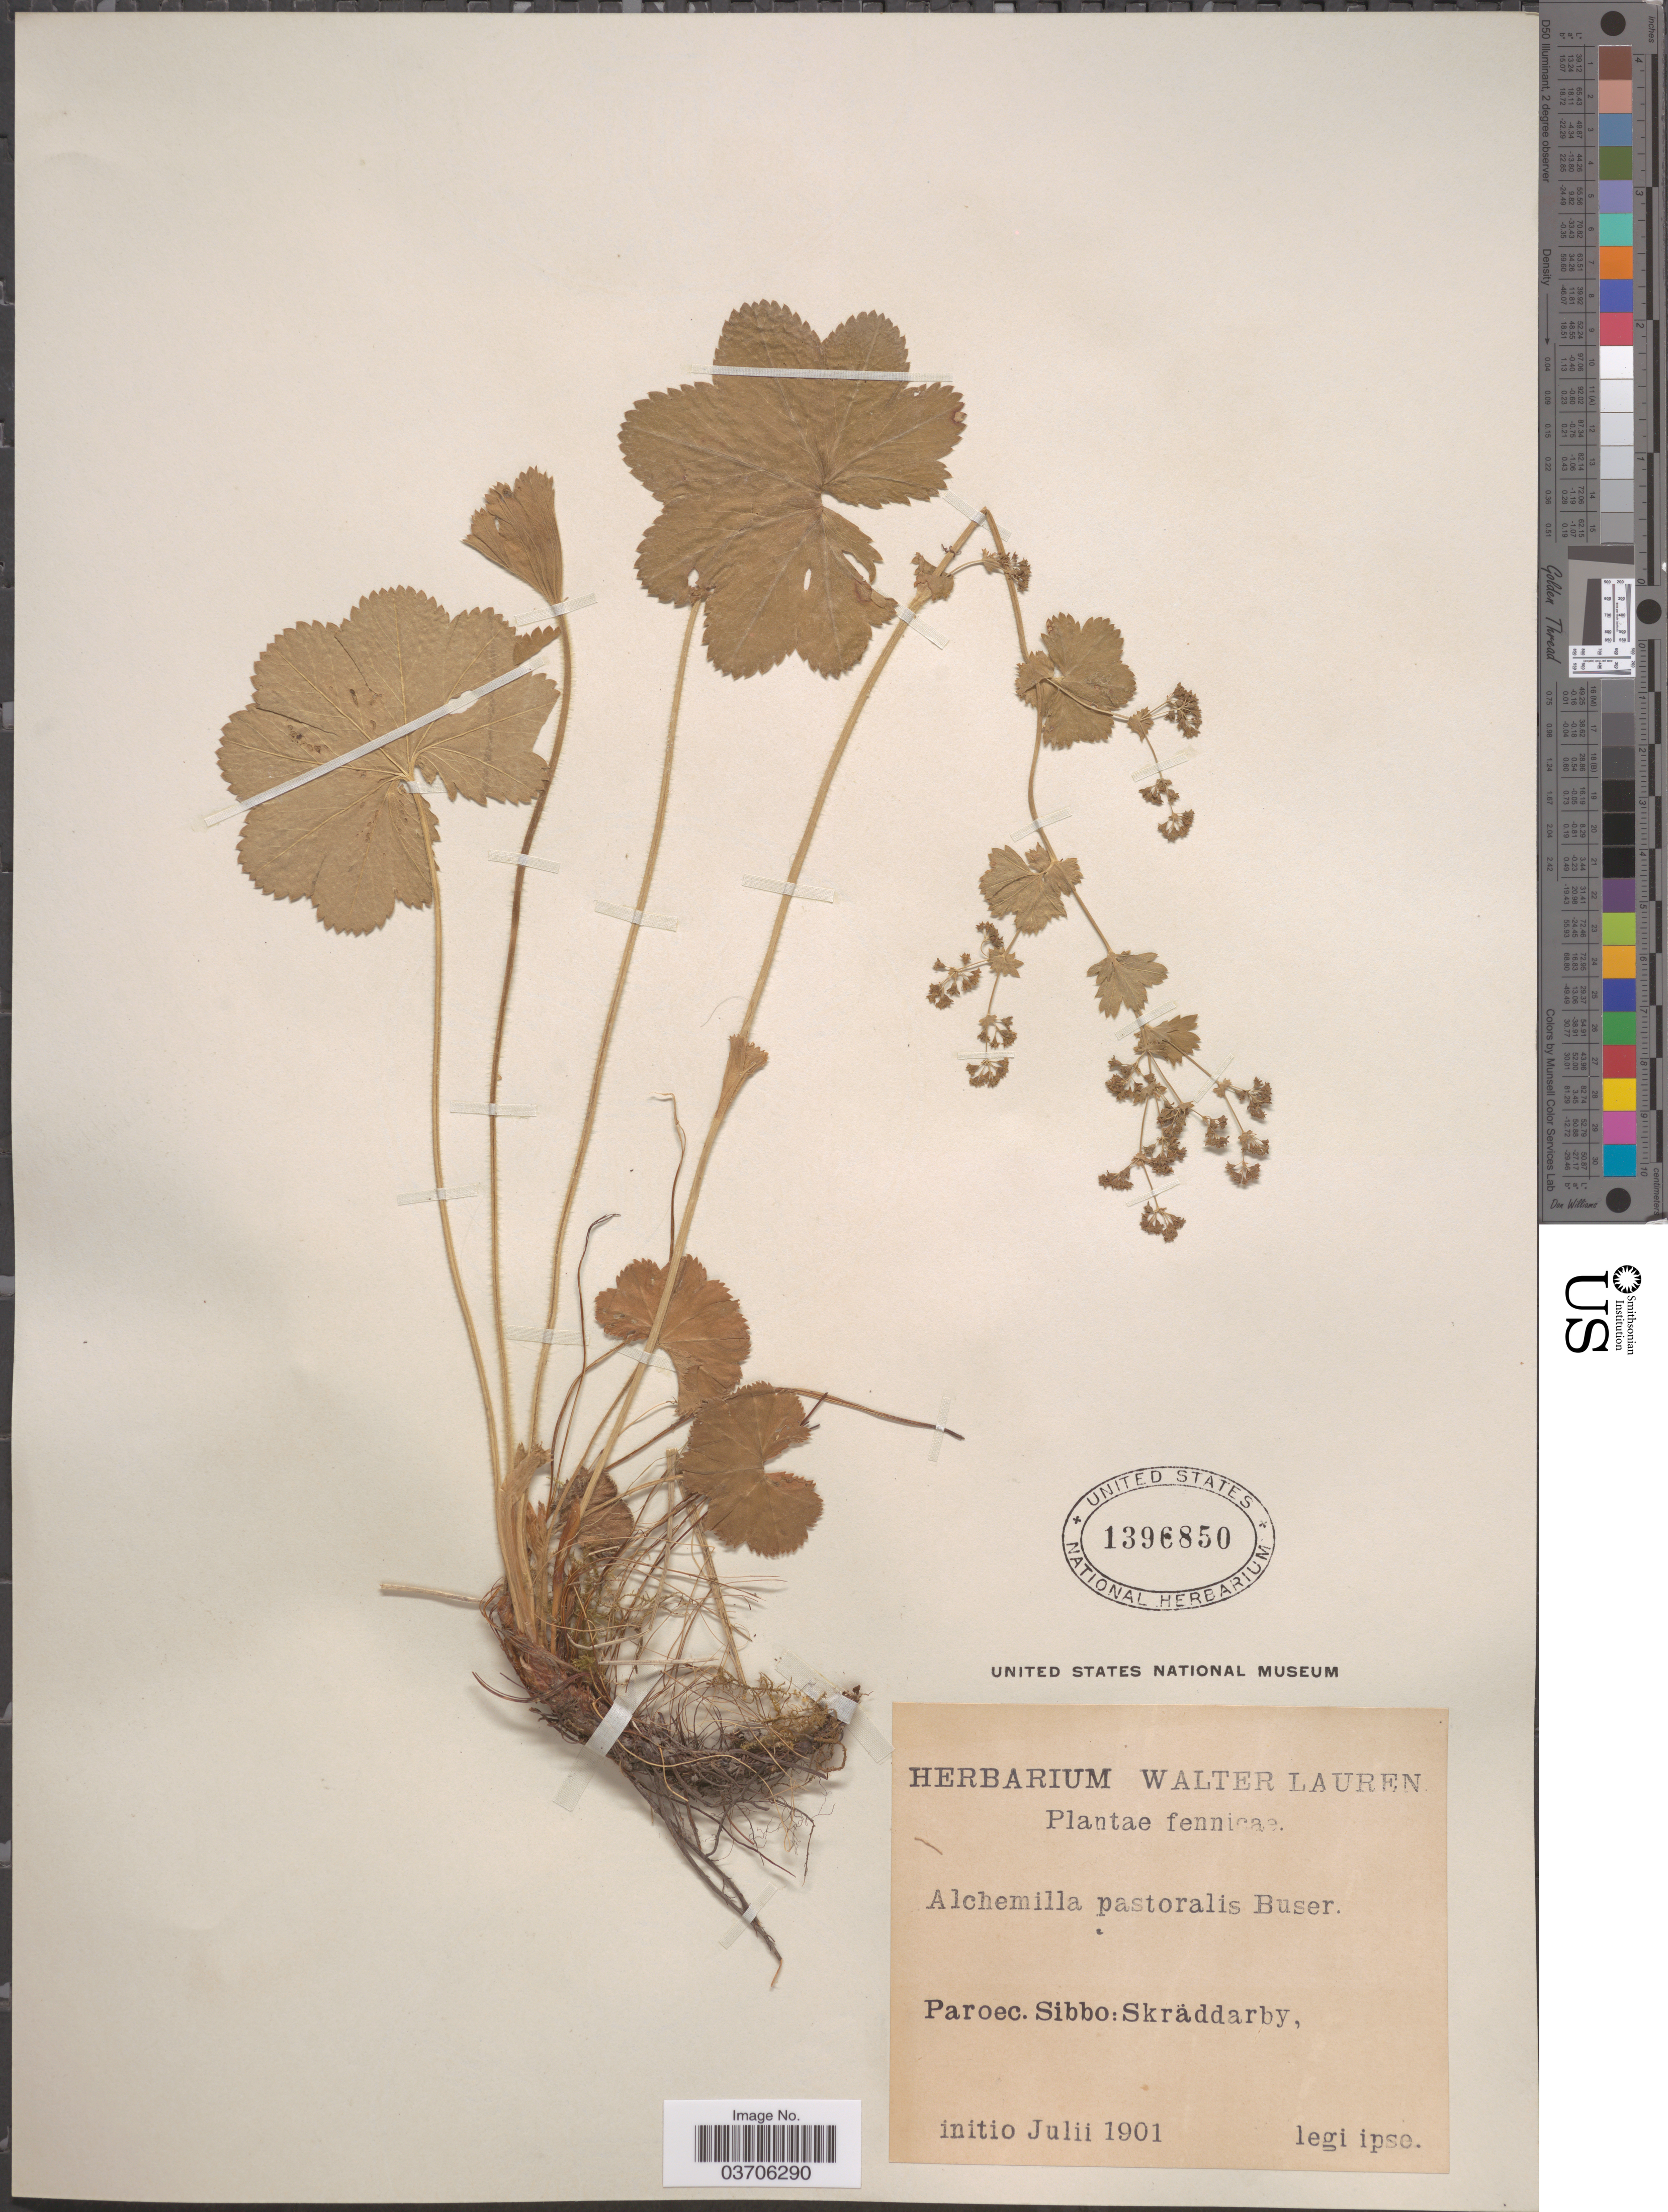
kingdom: Plantae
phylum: Tracheophyta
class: Magnoliopsida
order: Rosales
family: Rosaceae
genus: Alchemilla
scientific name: Alchemilla pastoralis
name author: Buser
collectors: W. Lauren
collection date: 1901-07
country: Finland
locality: Fennicae. Paroec. Sibbo: Skräddarby.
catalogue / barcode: US 1396850